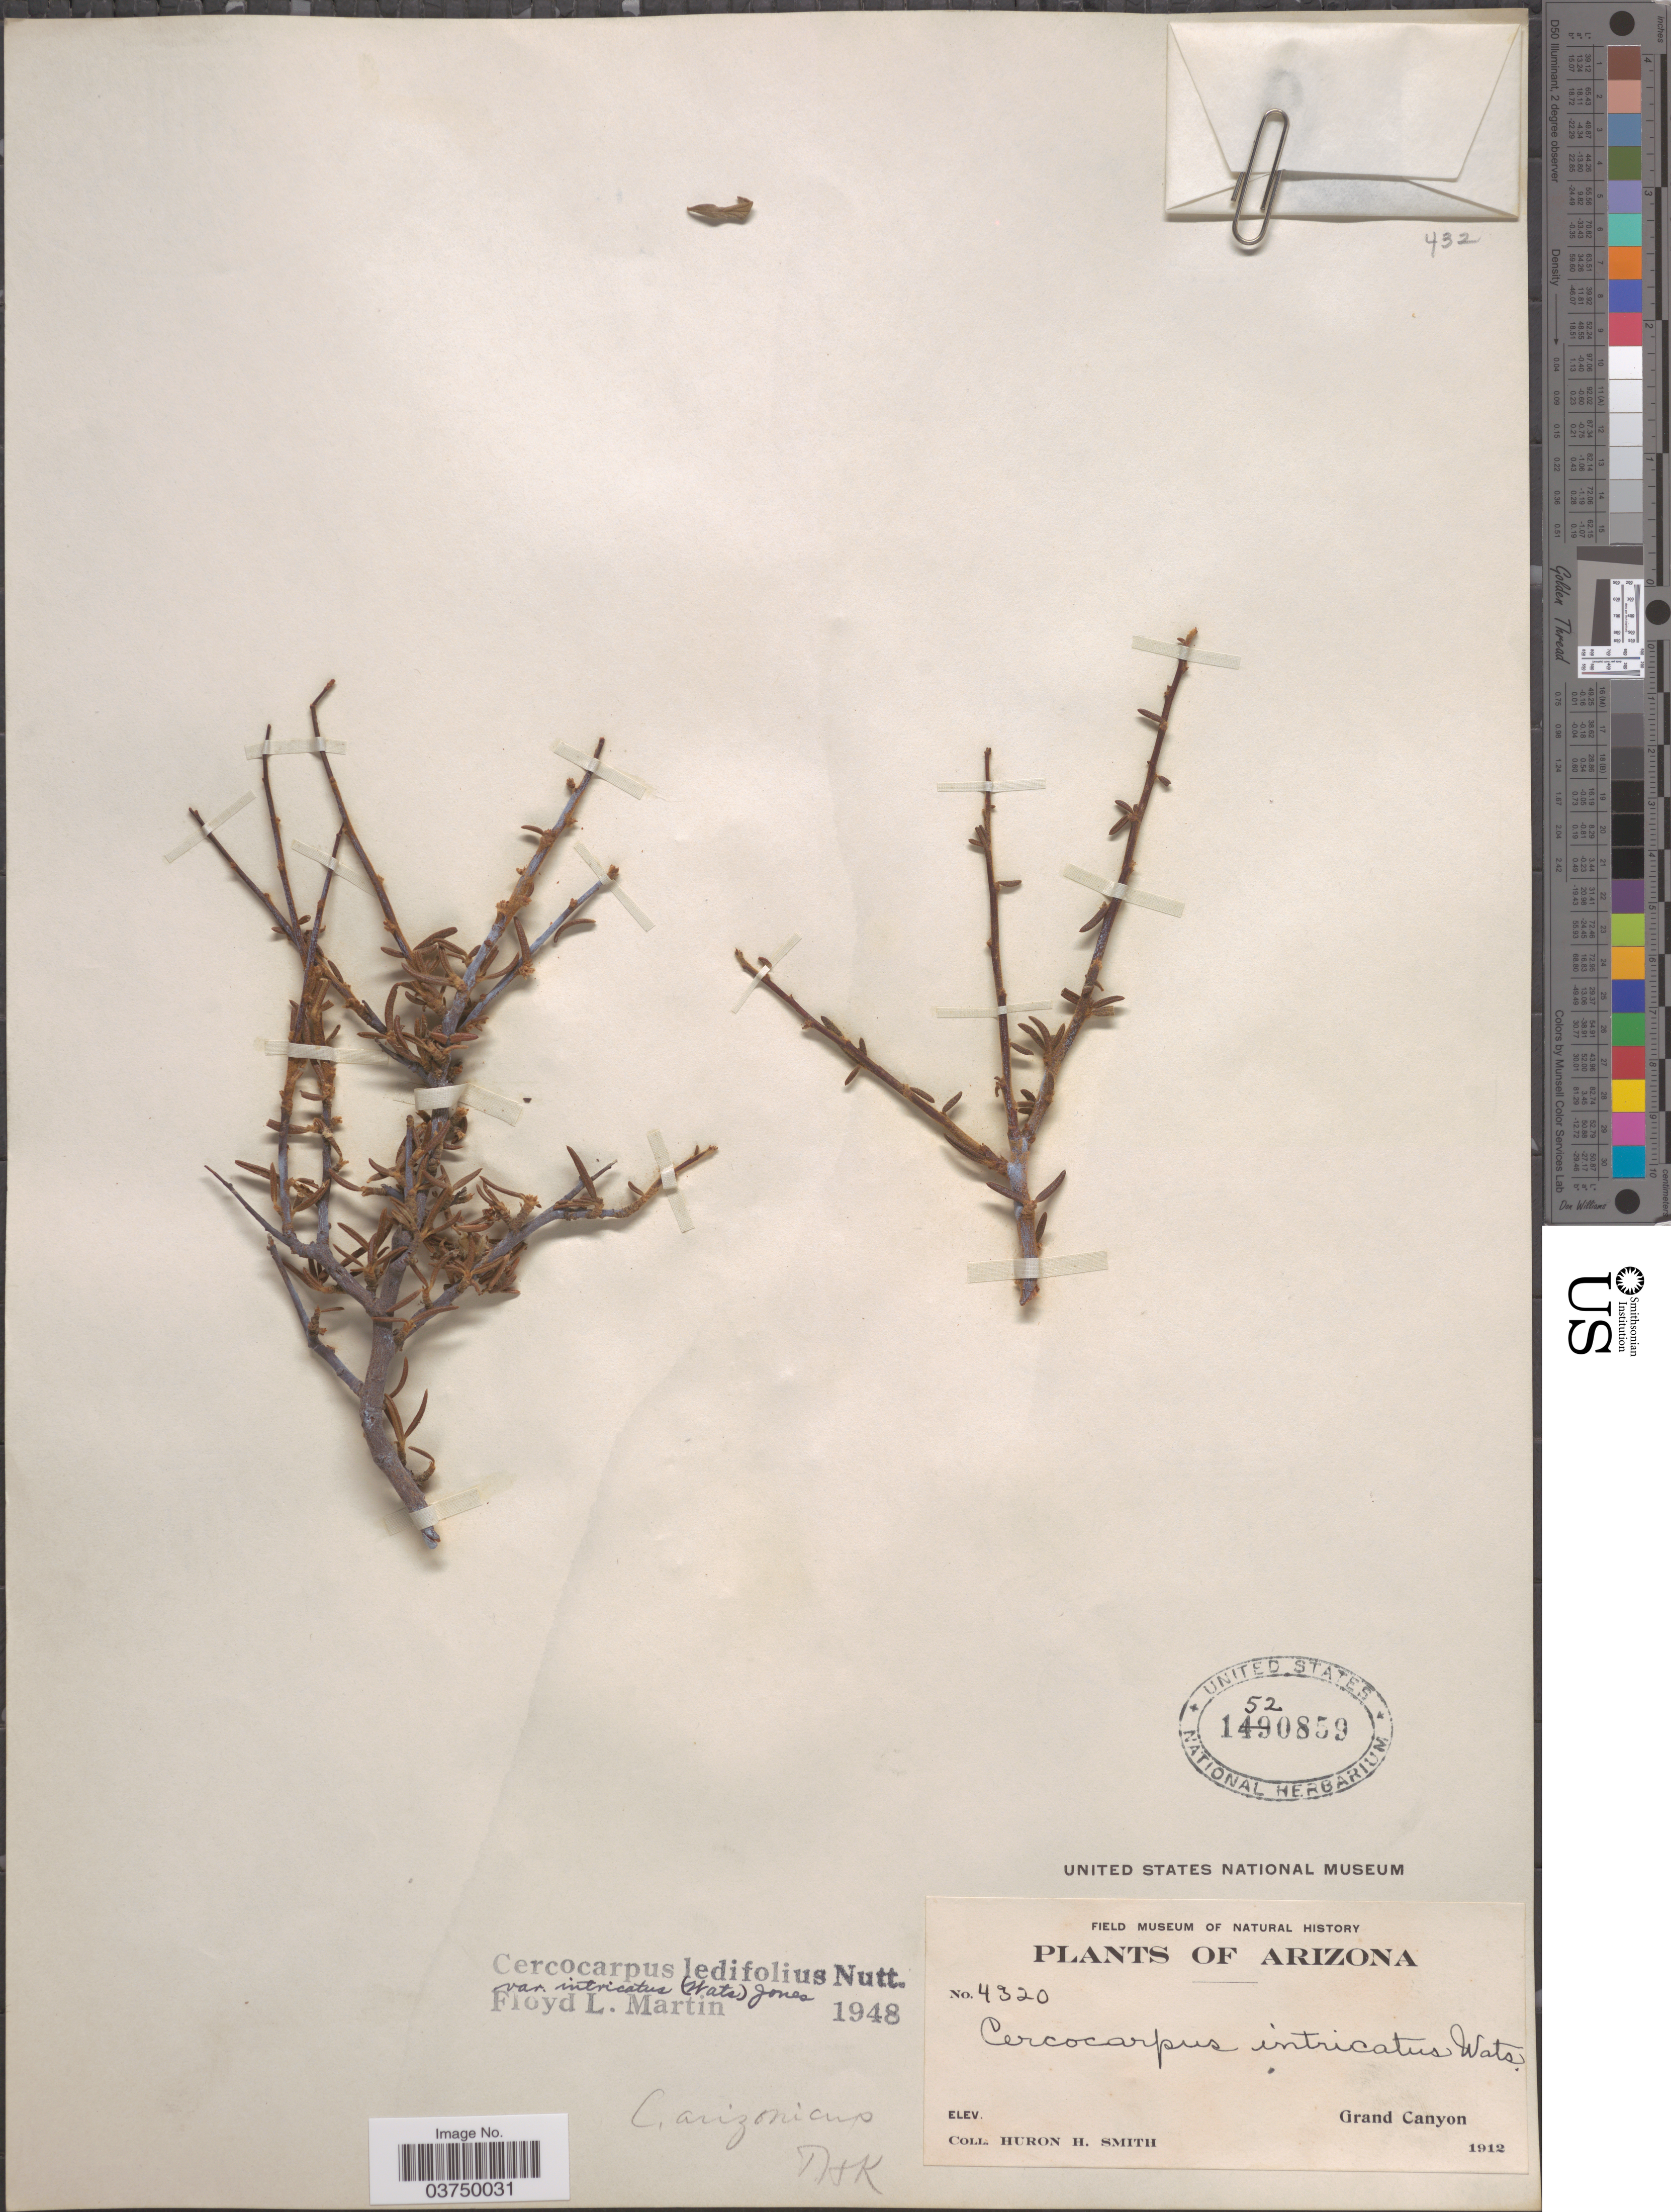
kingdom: Plantae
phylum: Tracheophyta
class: Magnoliopsida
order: Rosales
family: Rosaceae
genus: Cercocarpus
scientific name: Cercocarpus ledifolius var. intricatus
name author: Nutt.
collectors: Huron H. Smith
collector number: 4320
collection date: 1912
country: United States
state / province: Arizona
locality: Grand Canyon.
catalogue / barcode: US 1520859